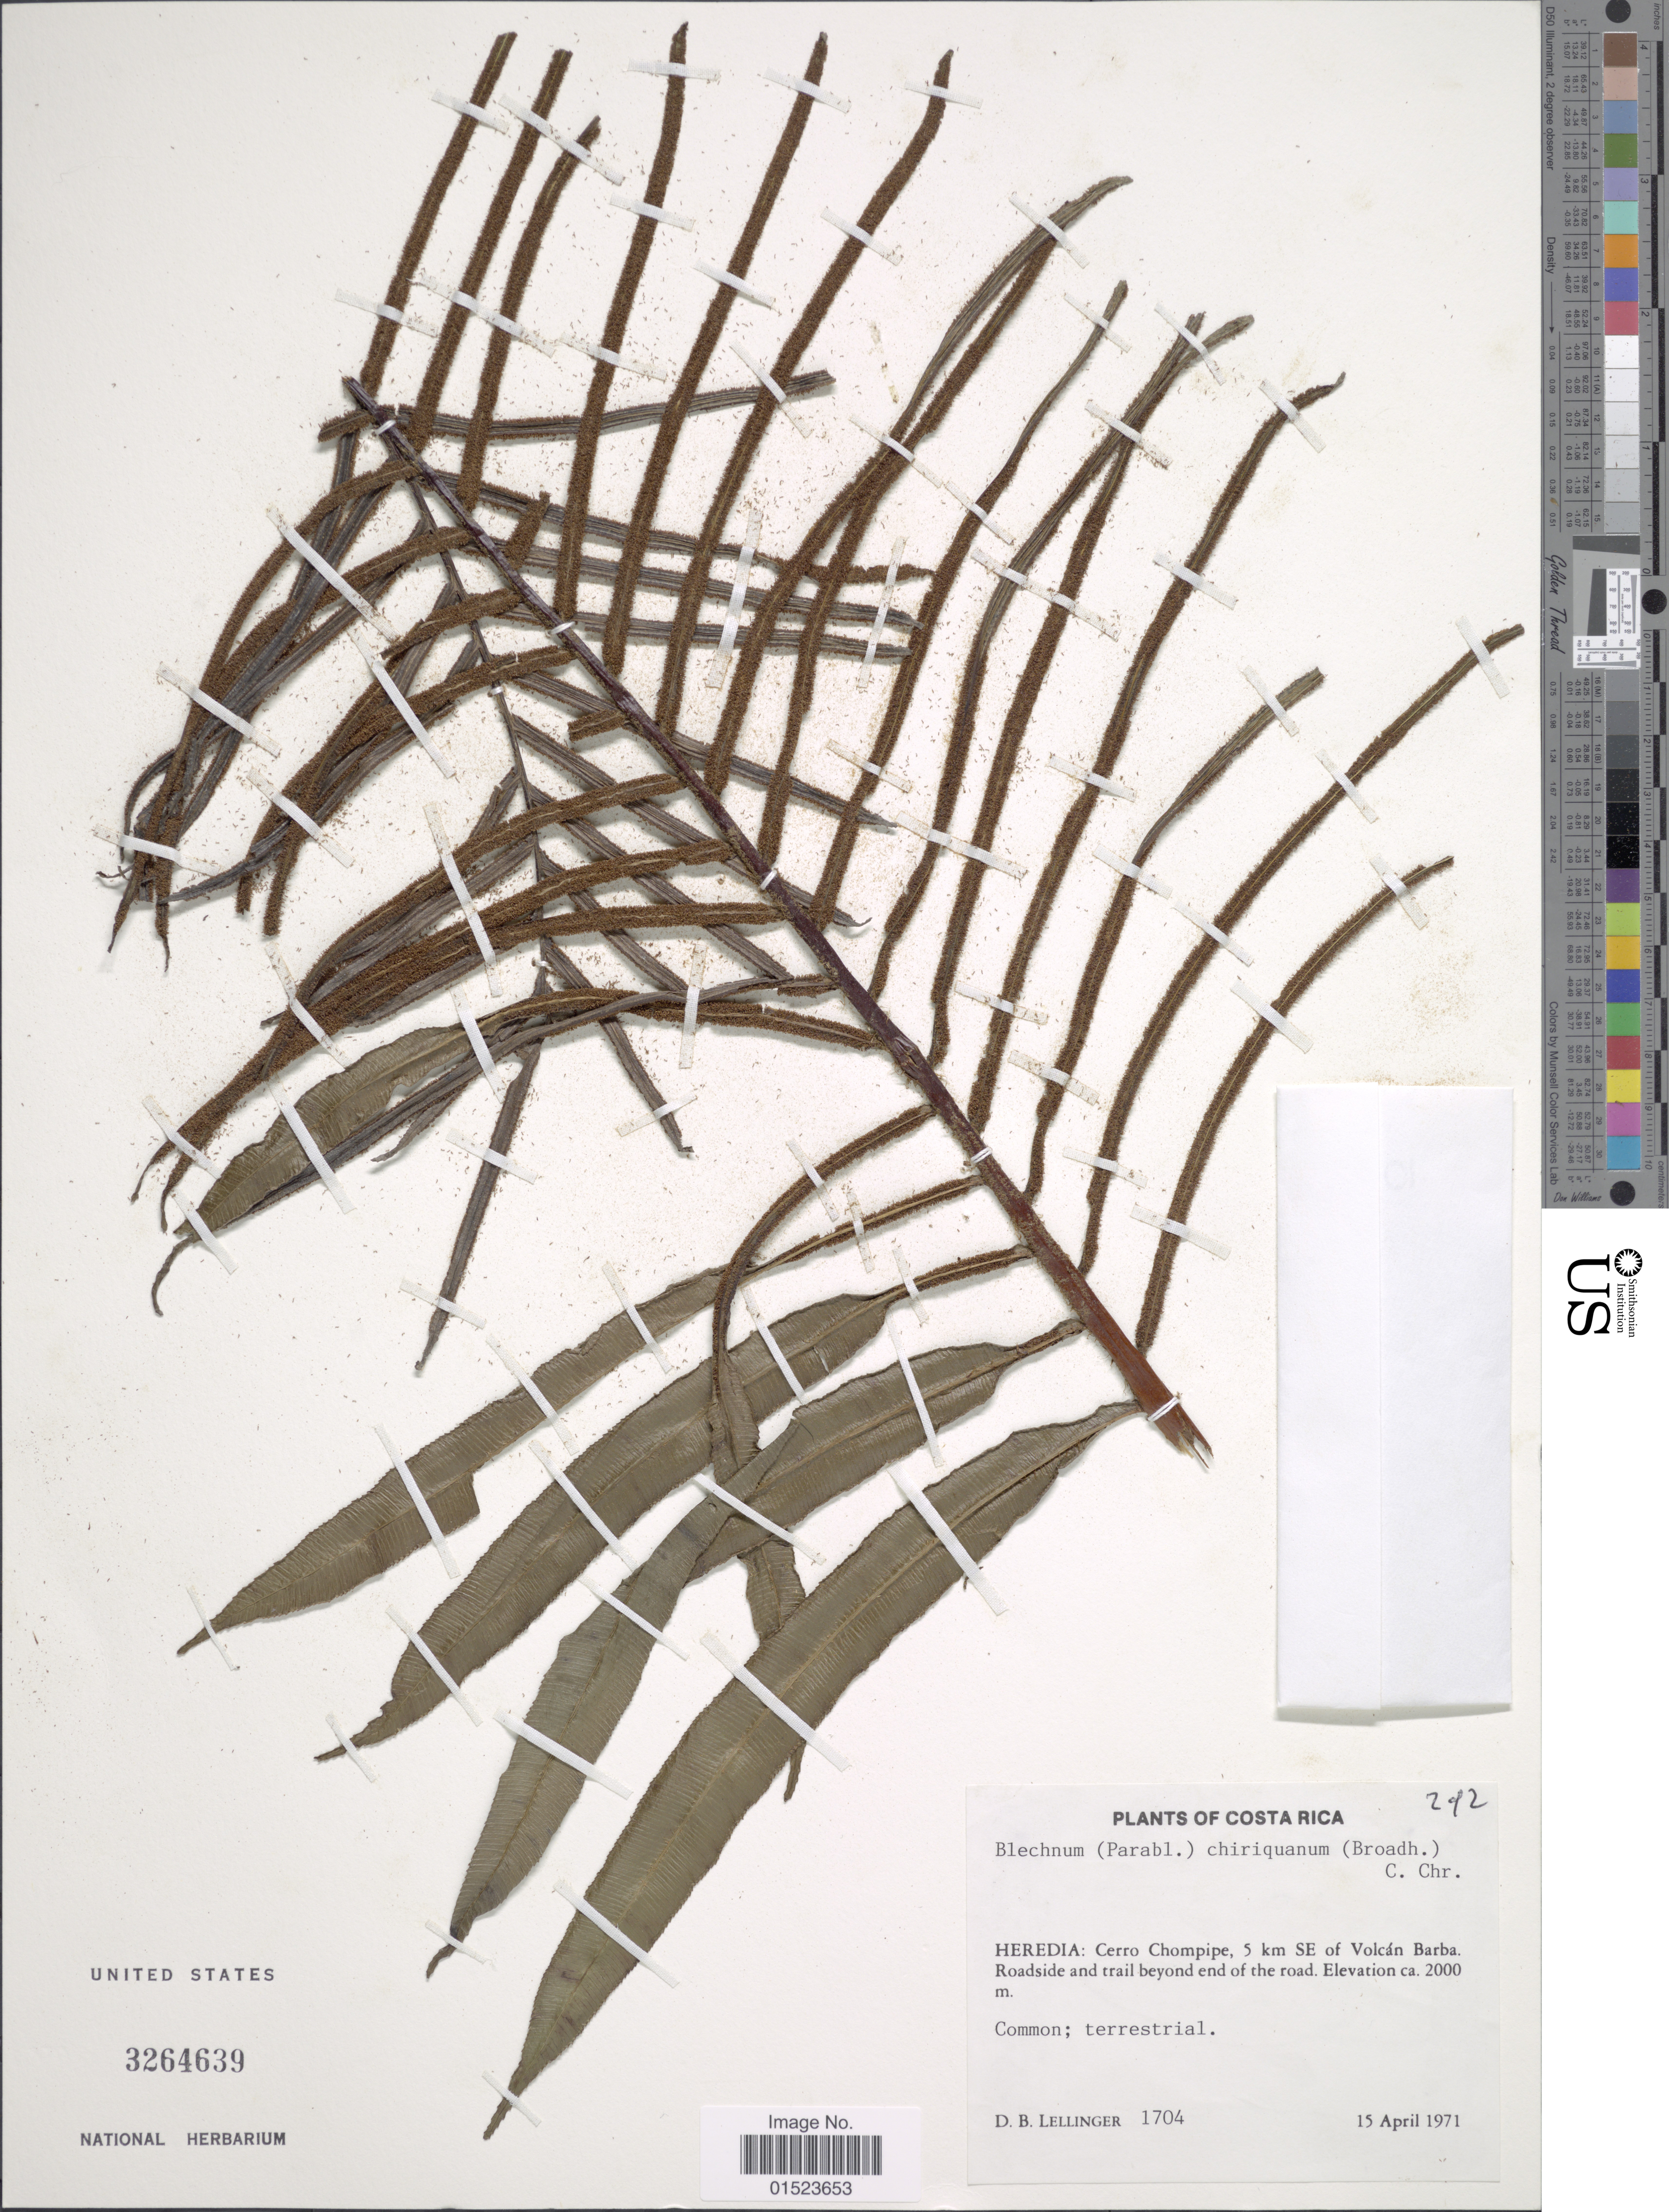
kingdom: Plantae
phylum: Tracheophyta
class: Polypodiopsida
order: Polypodiales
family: Blechnaceae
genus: Blechnum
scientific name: Blechnum chiriquanum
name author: (Broadh.) C. Chr.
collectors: D. B. Lellinger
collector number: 1704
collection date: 1971-04-15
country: Costa Rica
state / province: Heredia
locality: Cerro Chompipe, 5 km SE of Volcán Barba. Roadside and trail beyond end of the road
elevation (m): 2000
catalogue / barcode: US 3264639